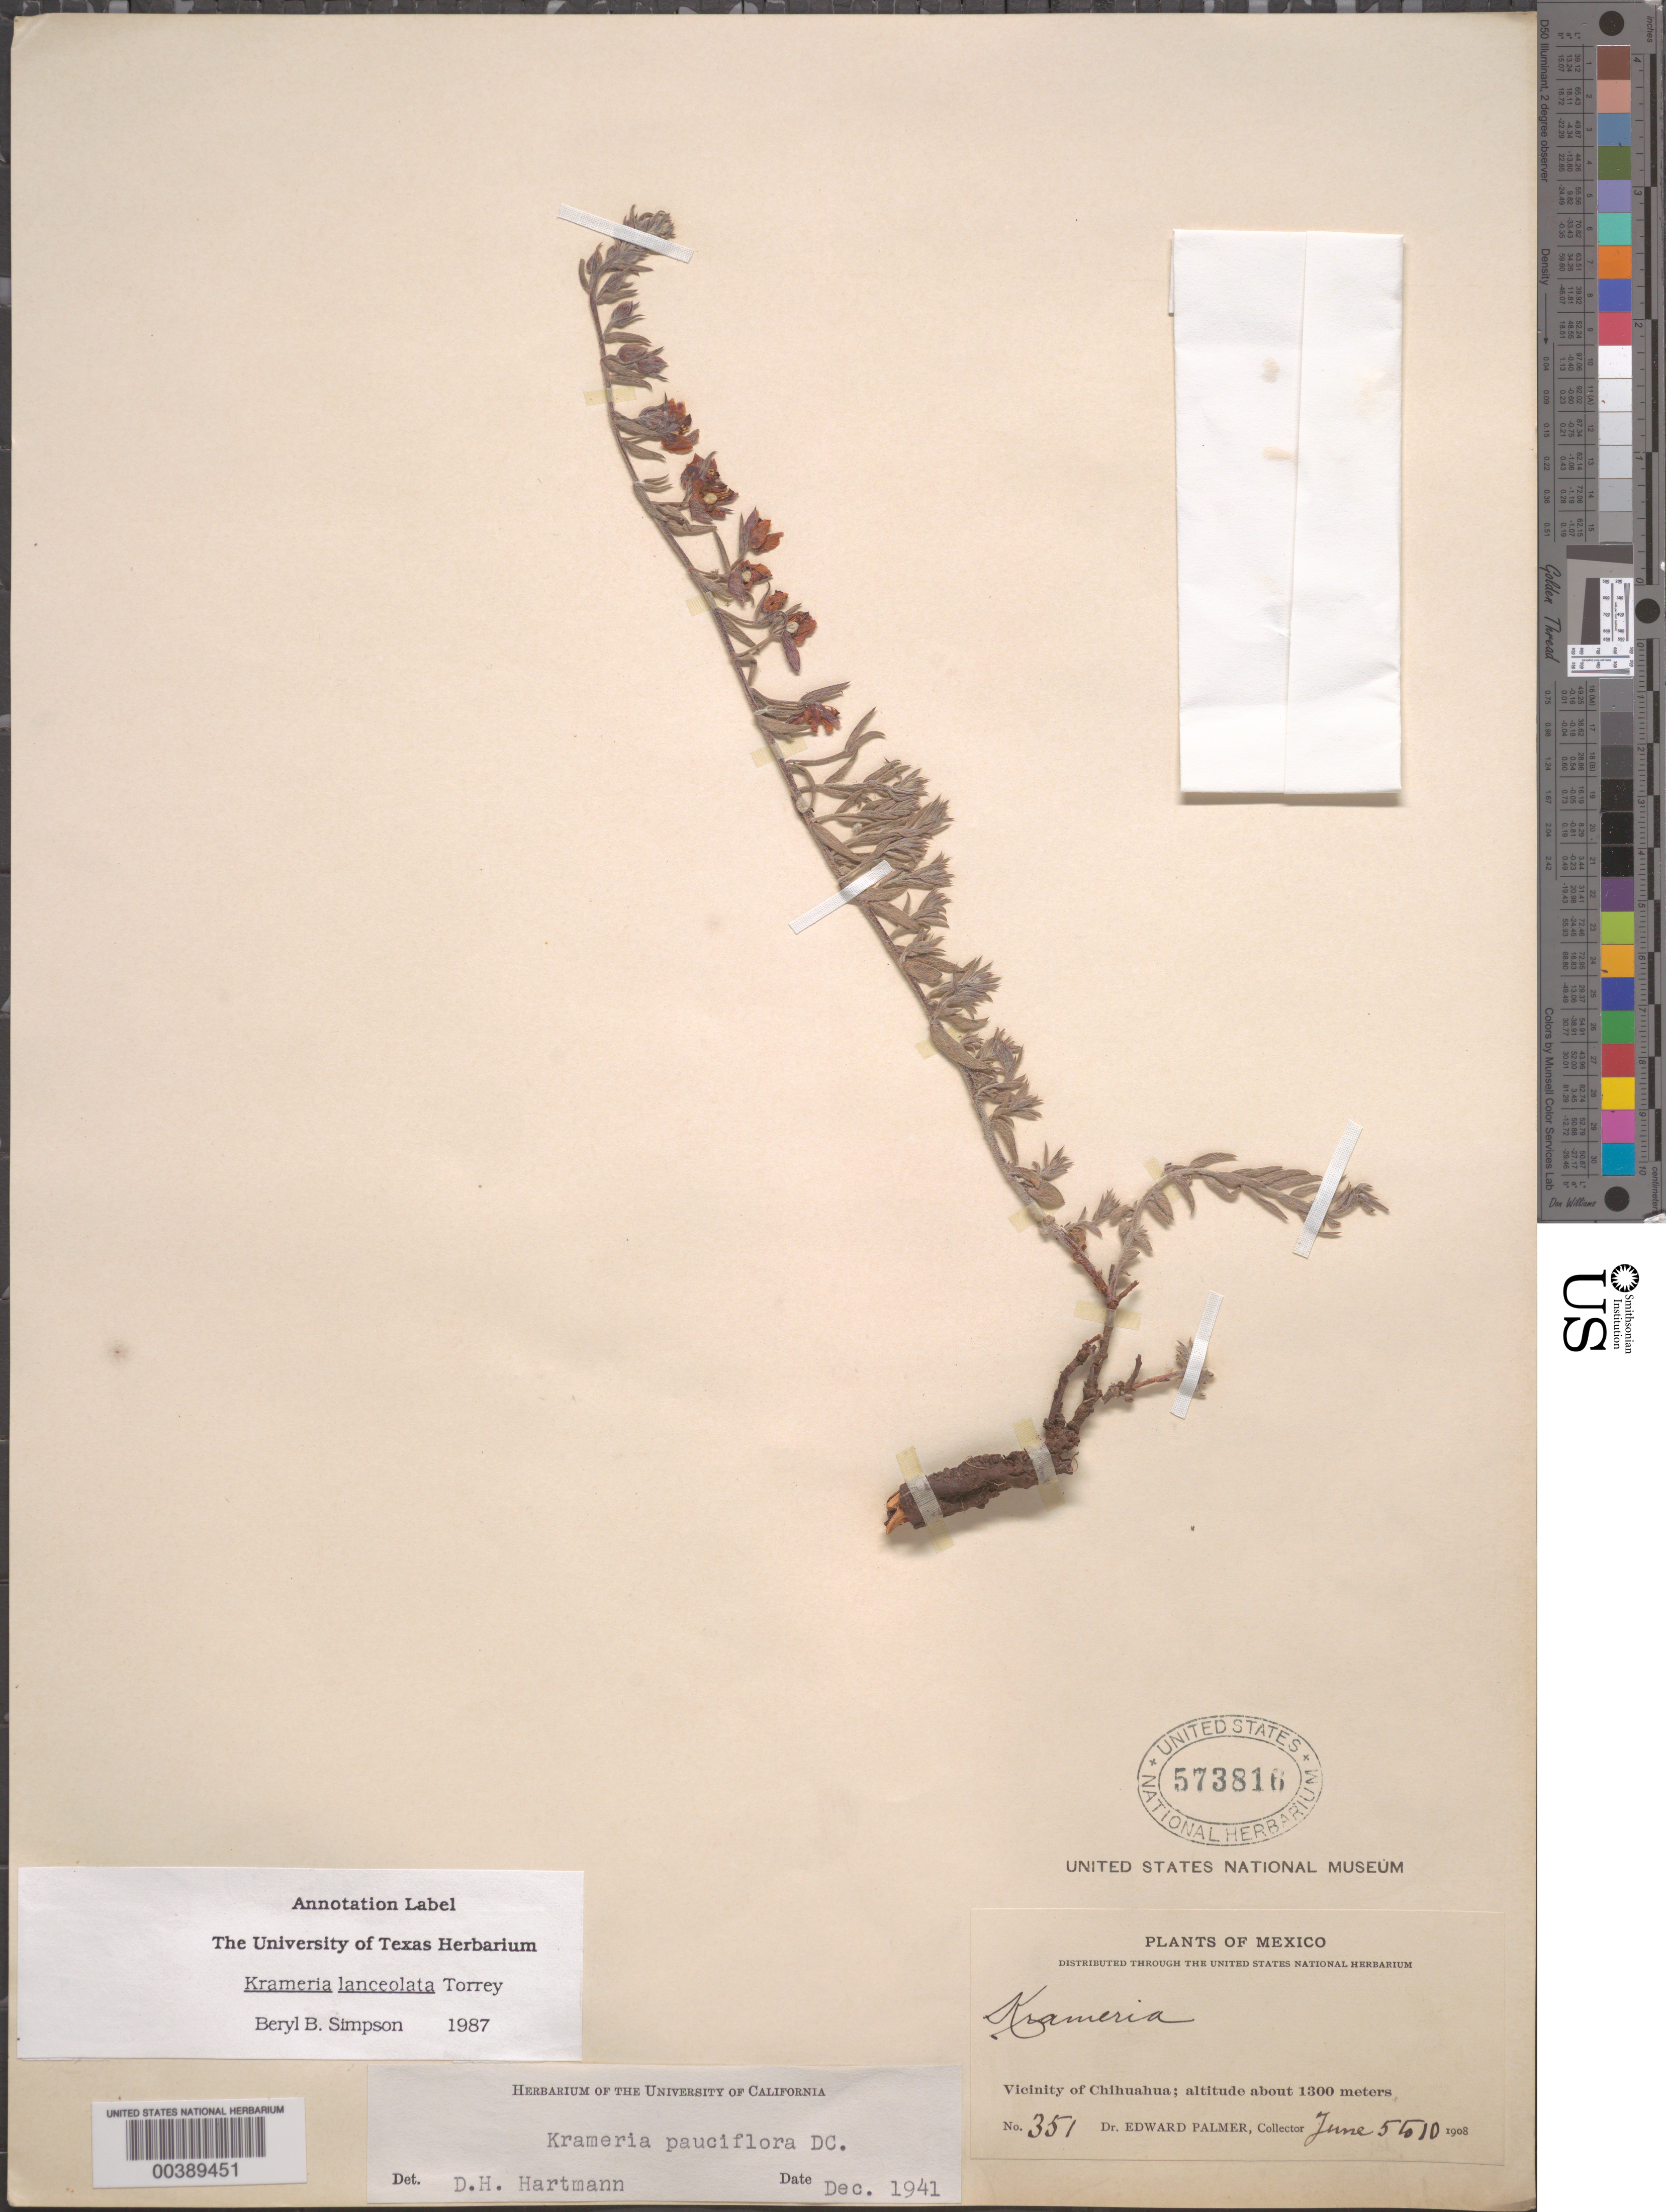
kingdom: Plantae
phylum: Tracheophyta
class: Magnoliopsida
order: Zygophyllales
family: Krameriaceae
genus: Krameria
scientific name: Krameria lanceolata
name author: Torr.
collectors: E. Palmer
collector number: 351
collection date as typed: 05 Jun 1908 to 10 Jun 1908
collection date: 1908-06-05/1908-06-10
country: Mexico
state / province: Chihuahua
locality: Vicinity of Chihuahua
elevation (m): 1300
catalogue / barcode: US 573816